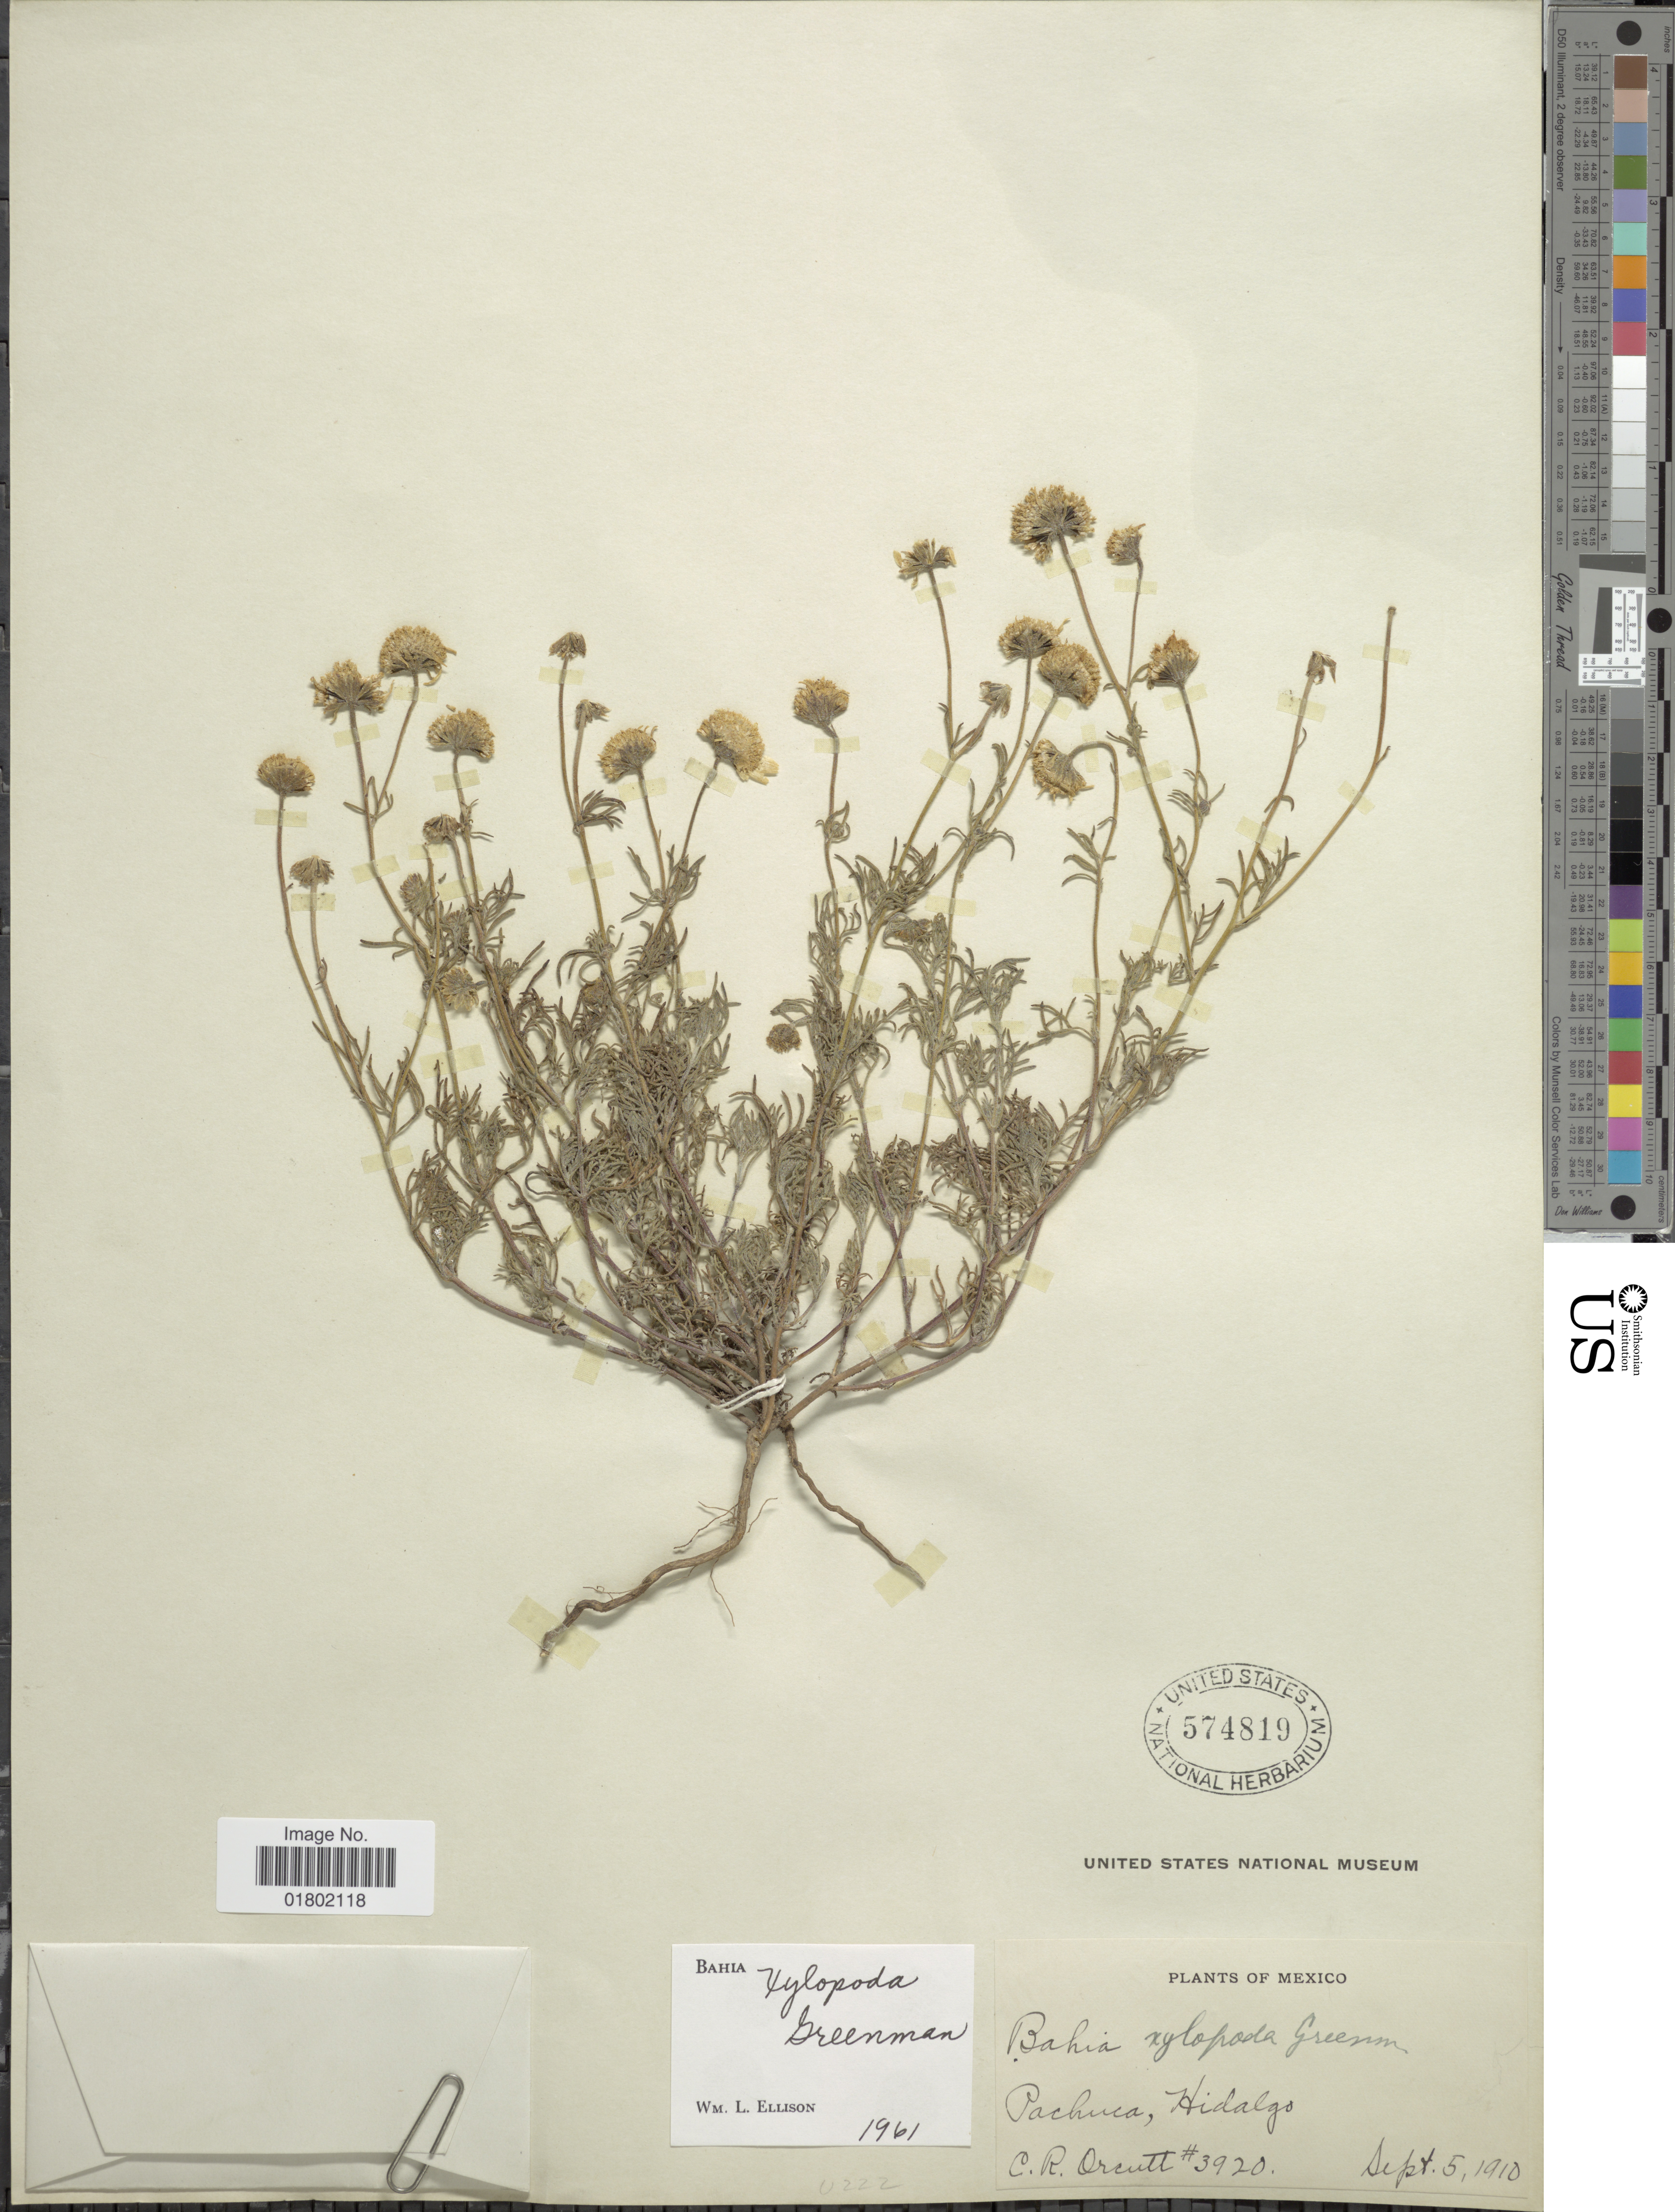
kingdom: Plantae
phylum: Tracheophyta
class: Magnoliopsida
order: Asterales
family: Asteraceae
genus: Bahia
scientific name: Bahia xylopoda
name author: Greenm.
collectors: C. R. Orcutt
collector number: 3920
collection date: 1910-09-05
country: Mexico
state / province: Hidalgo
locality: Pachuca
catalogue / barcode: US 574819